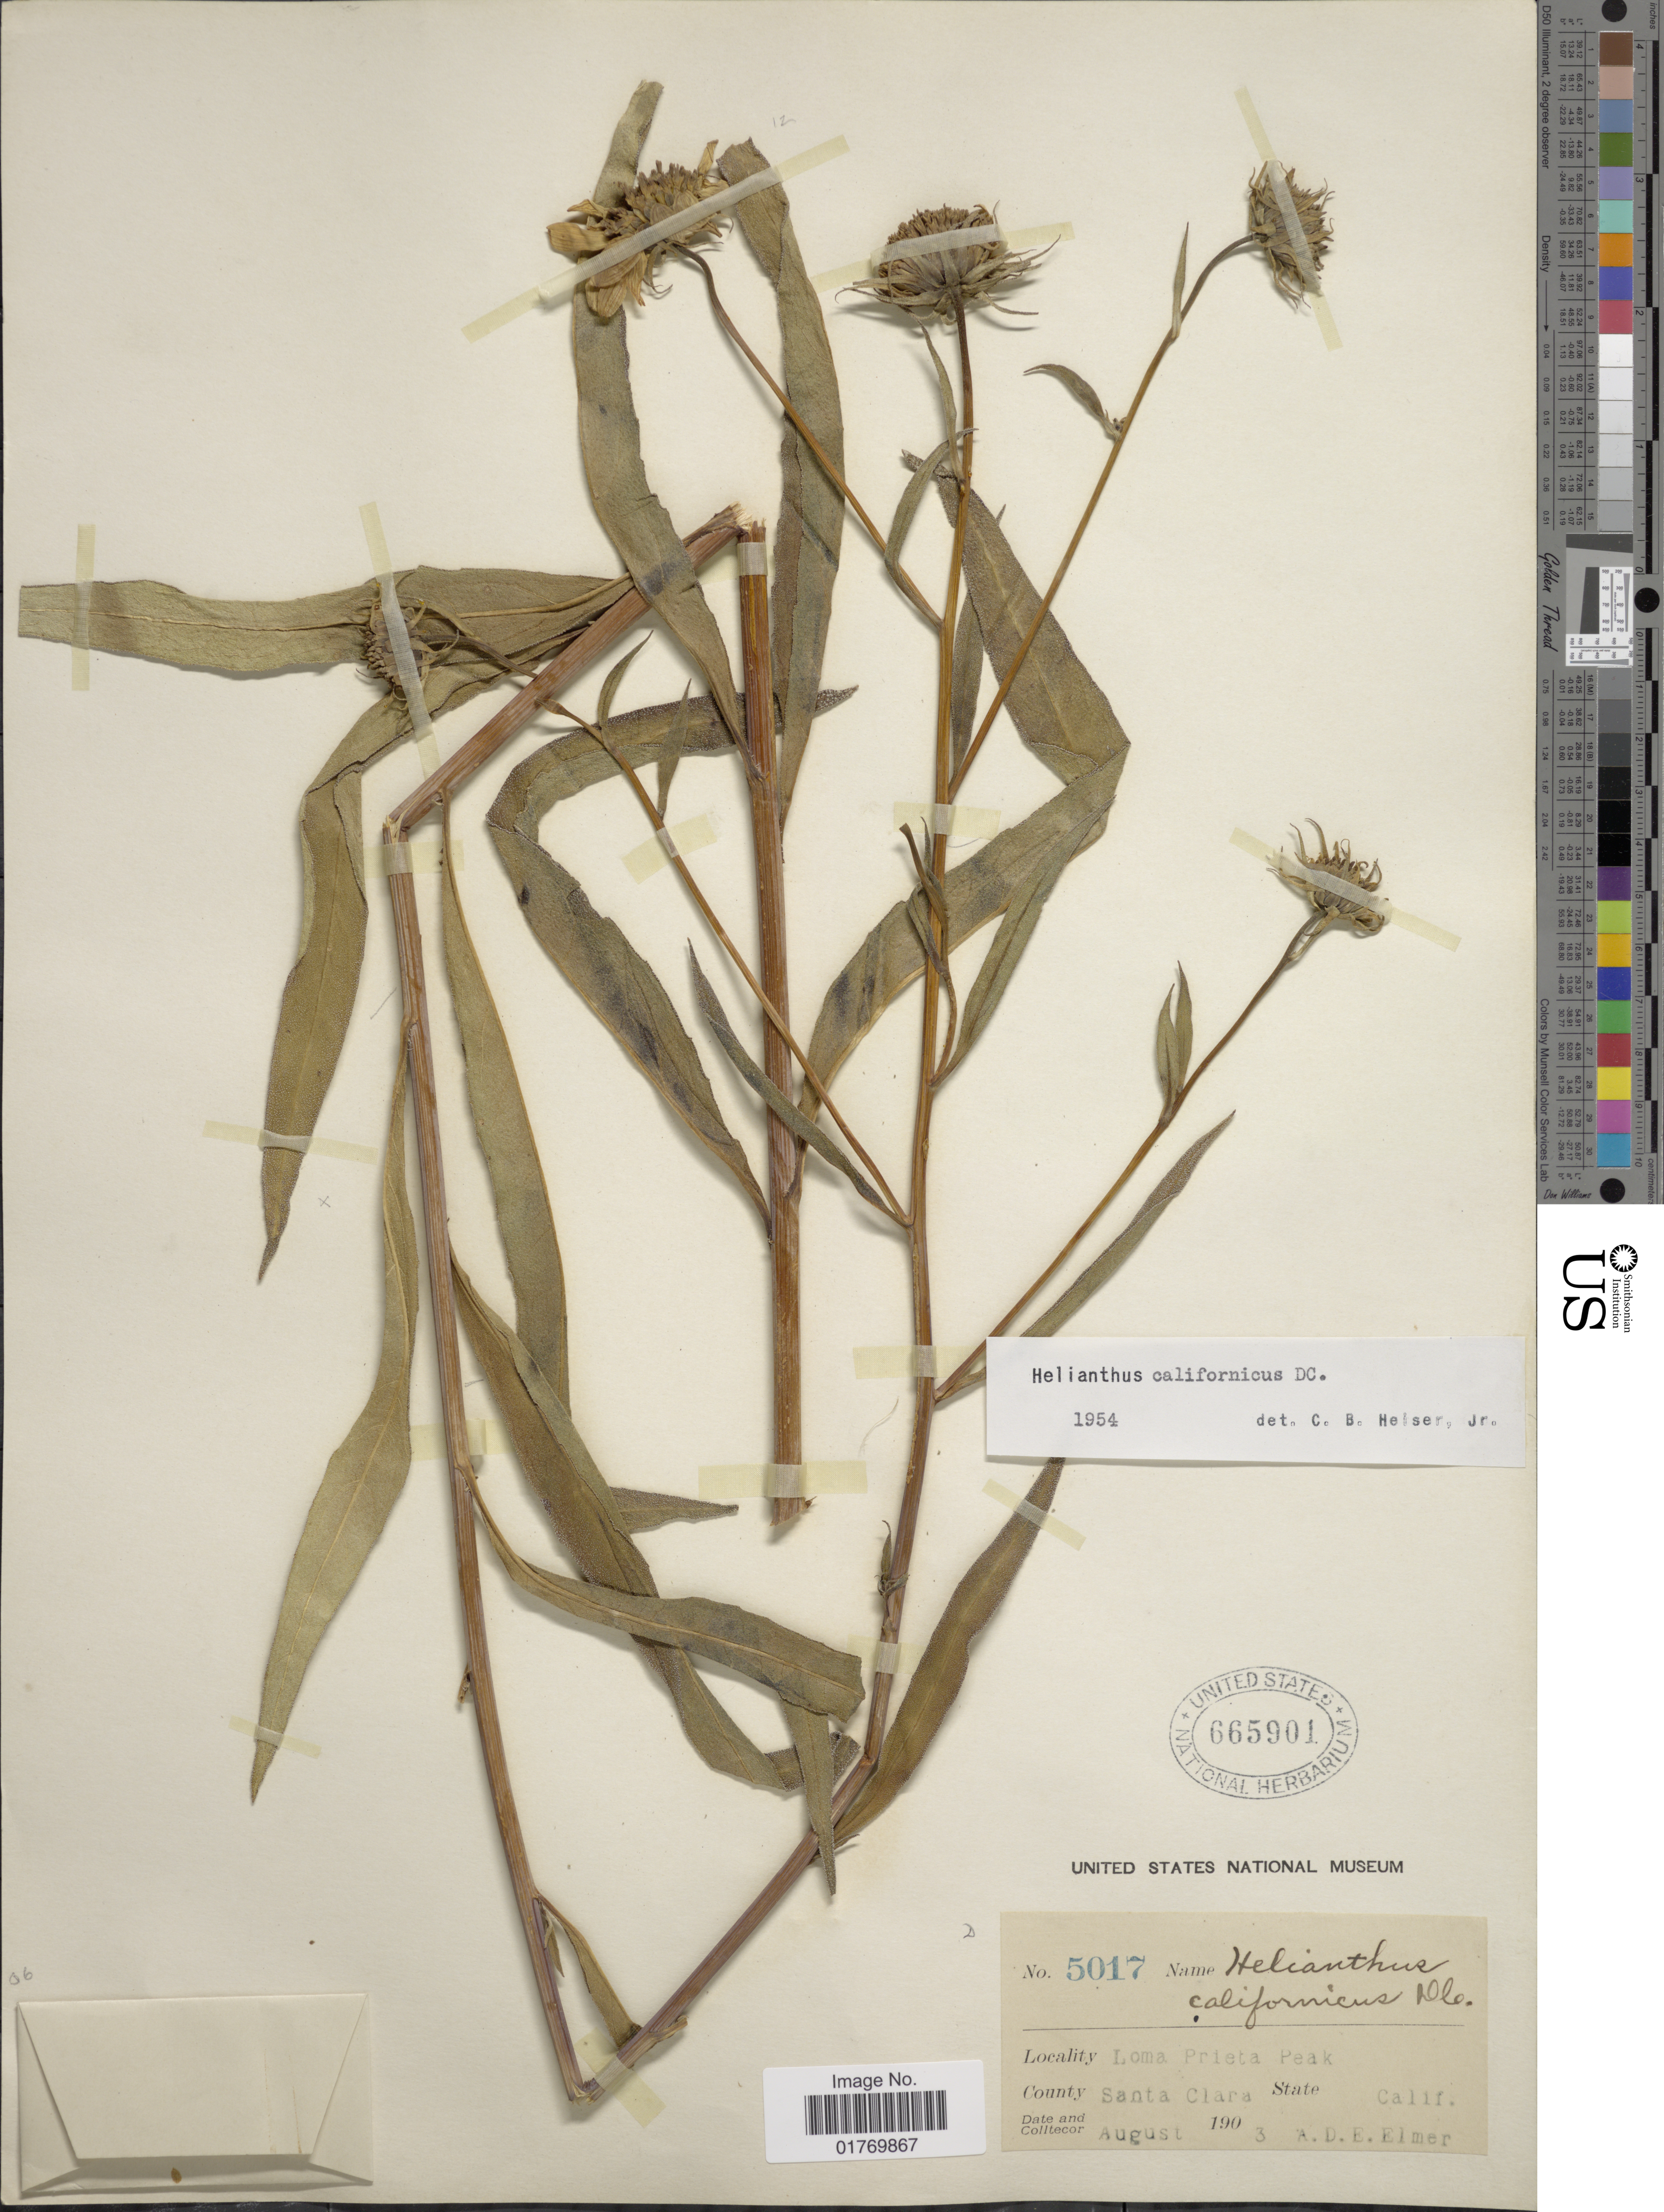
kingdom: Plantae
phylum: Tracheophyta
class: Magnoliopsida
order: Asterales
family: Asteraceae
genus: Helianthus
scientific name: Helianthus californicus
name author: DC.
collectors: A. D. E. Elmer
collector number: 5017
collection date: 1903-08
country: United States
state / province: California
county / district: Santa Clara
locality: Loma Prieta Peak, County Santa Clara, State Calif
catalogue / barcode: US 665901